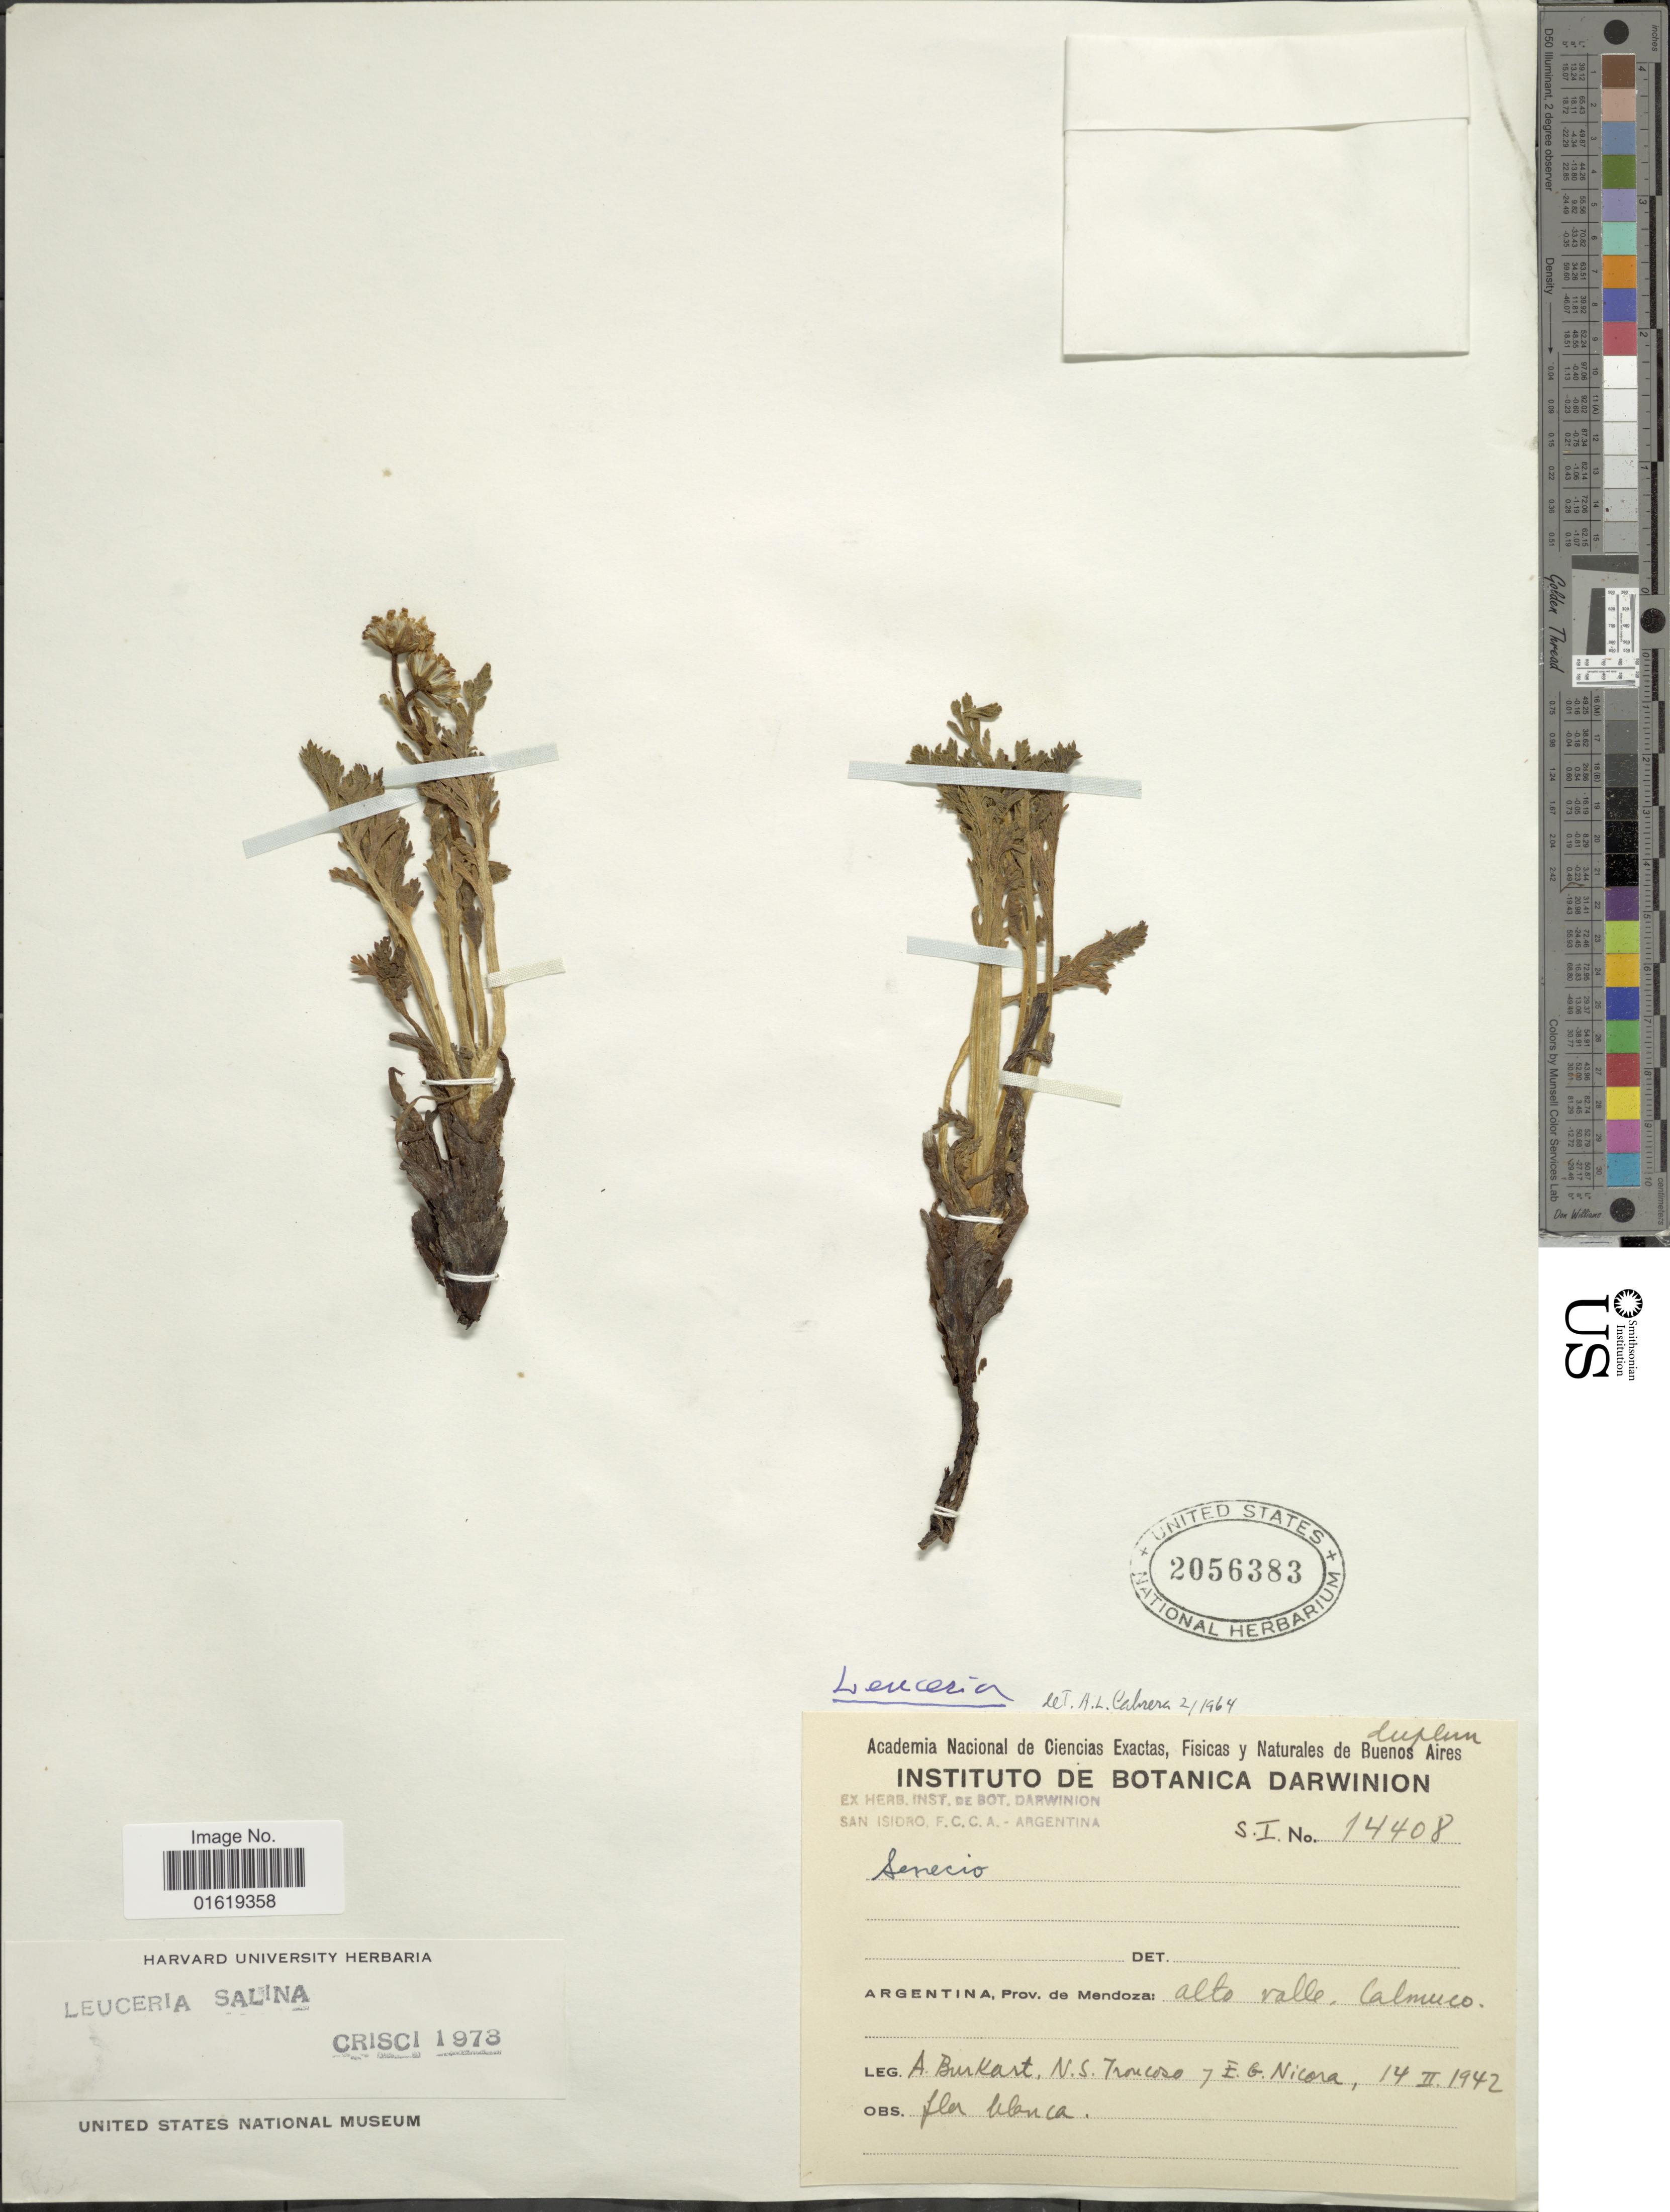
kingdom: Plantae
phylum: Tracheophyta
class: Magnoliopsida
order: Asterales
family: Asteraceae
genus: Leucheria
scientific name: Leucheria salina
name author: Hieron.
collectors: A. E. Burkart, N. Troncoso & E. G. Nicora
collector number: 14408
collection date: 1942-02-14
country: Argentina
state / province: Mendoza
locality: Alto valle Calmuco.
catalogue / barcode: US 2056383